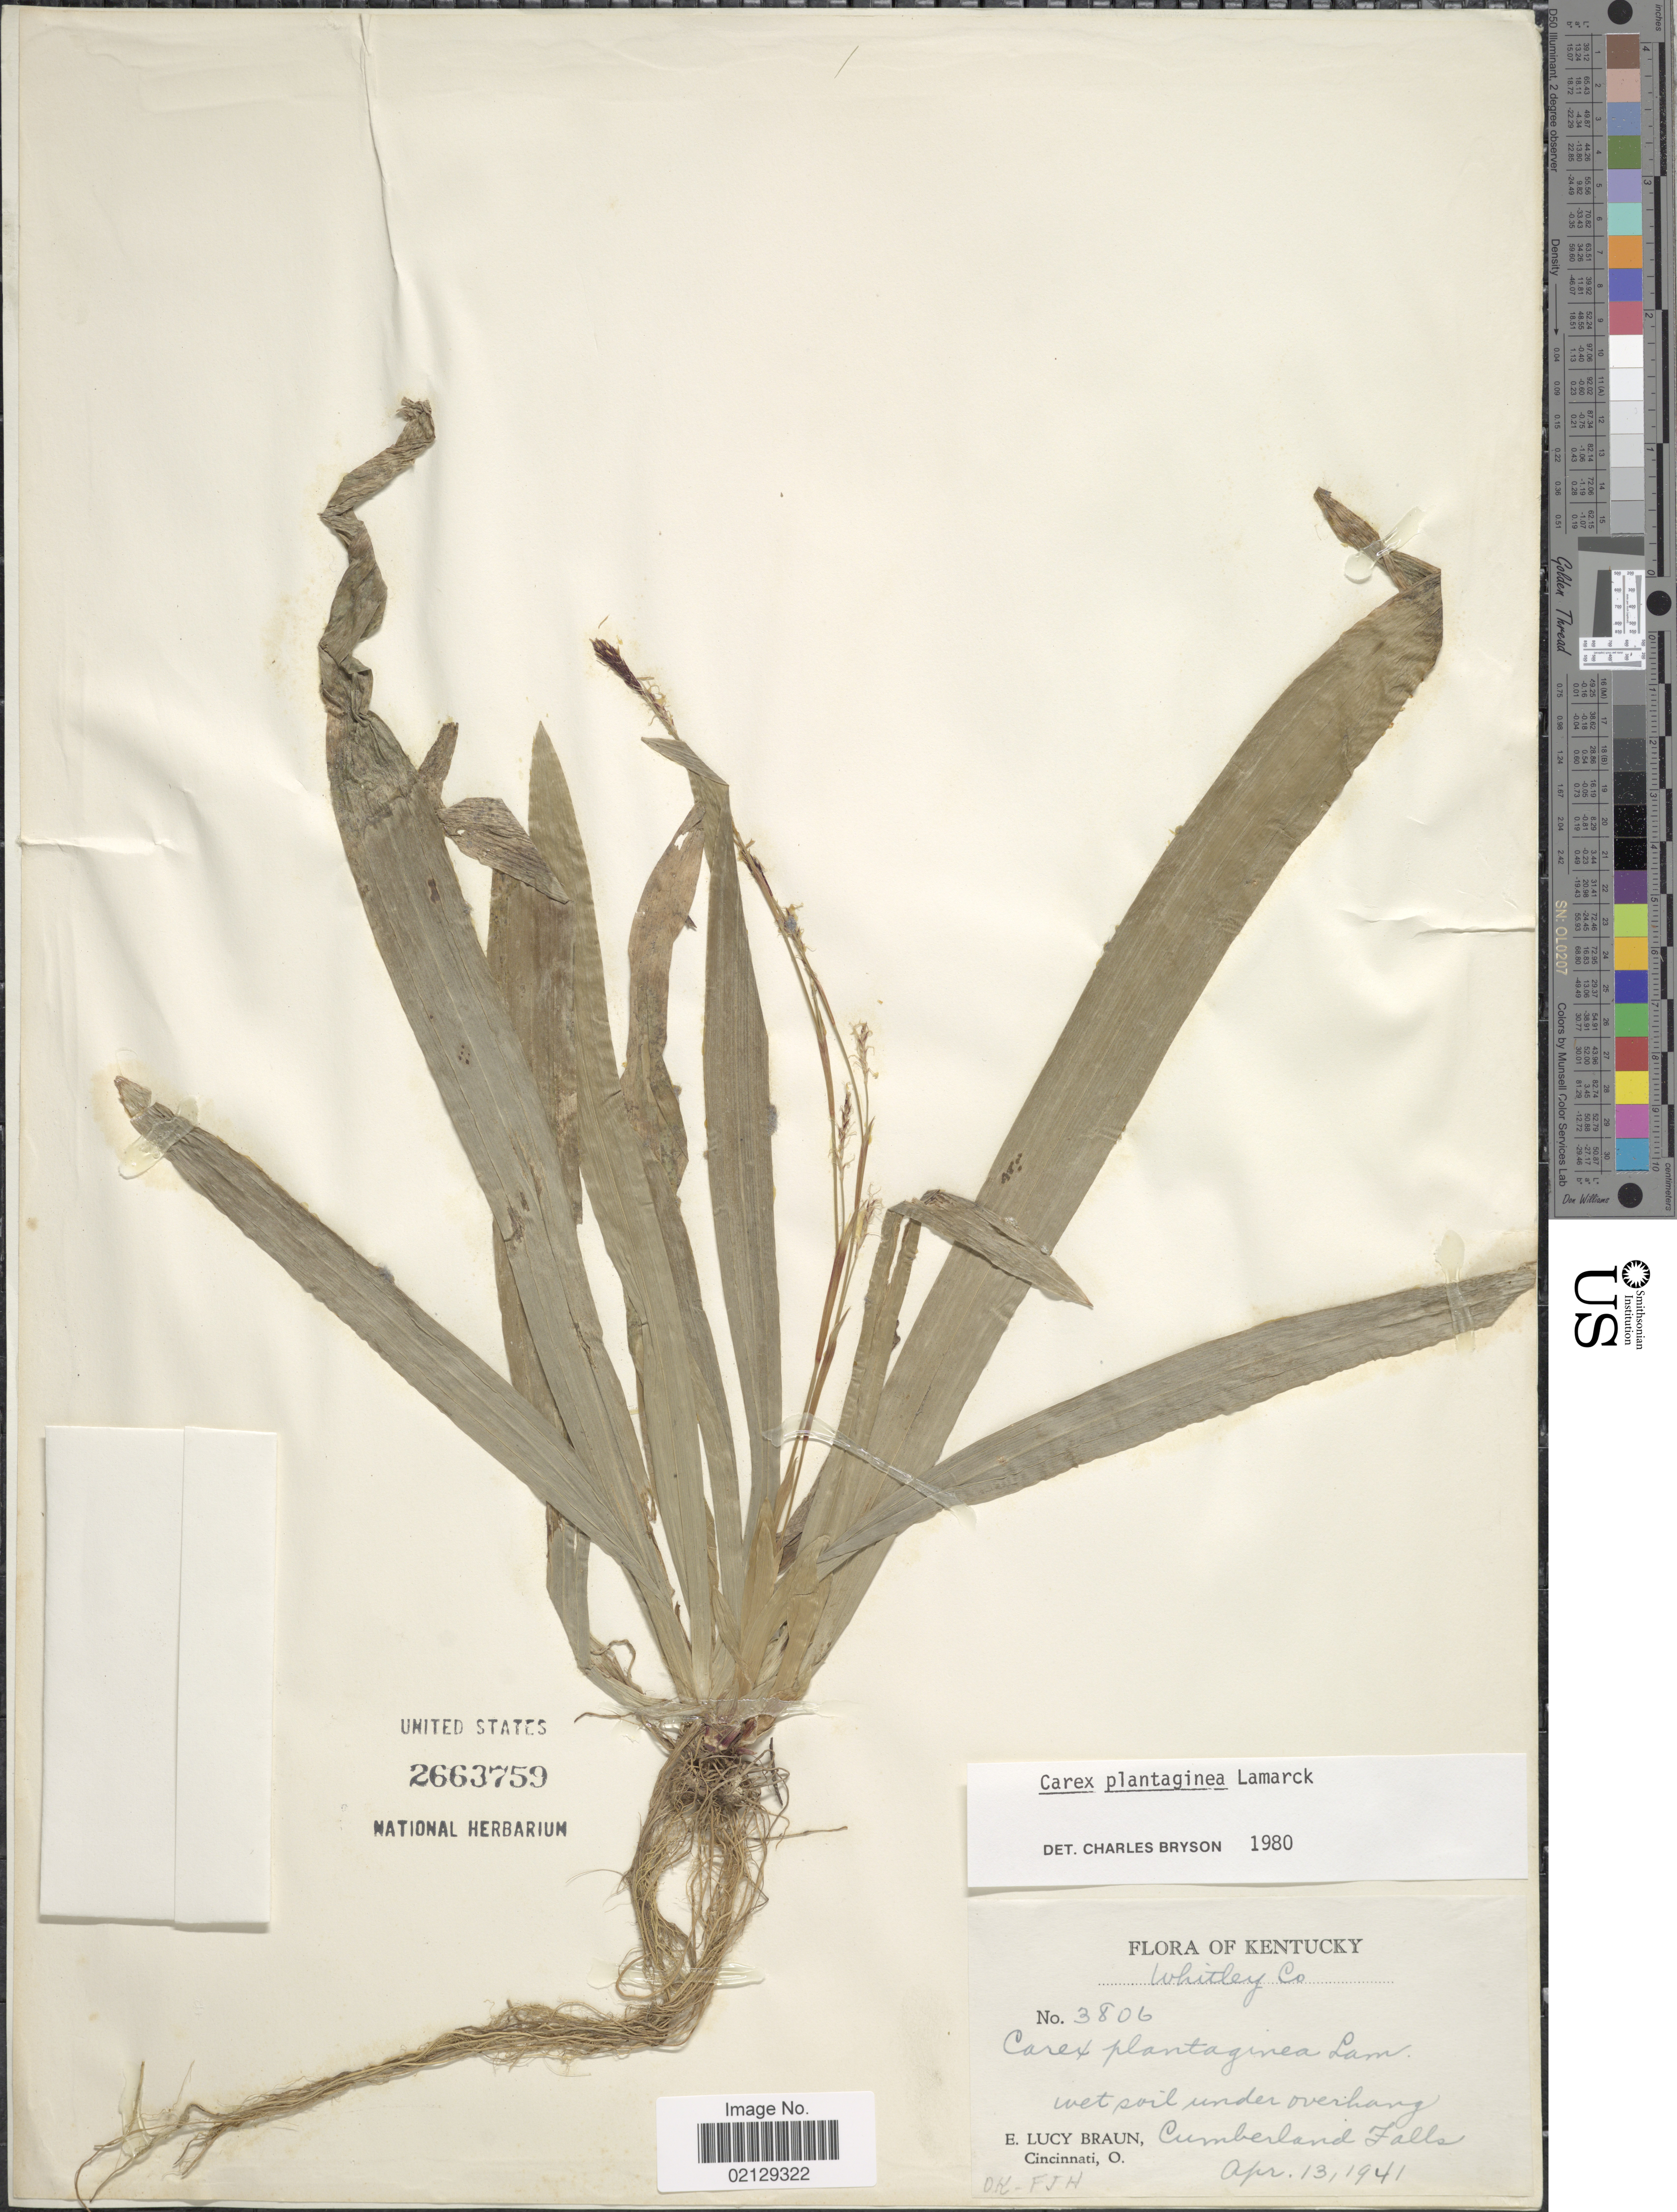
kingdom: Plantae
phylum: Tracheophyta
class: Liliopsida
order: Poales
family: Cyperaceae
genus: Carex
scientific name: Carex plantaginea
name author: Lam.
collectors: E. L. Braun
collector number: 3806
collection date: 1941-04-13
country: United States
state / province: Kentucky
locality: Whitley Co., Cumberland Falls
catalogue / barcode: US 2663759